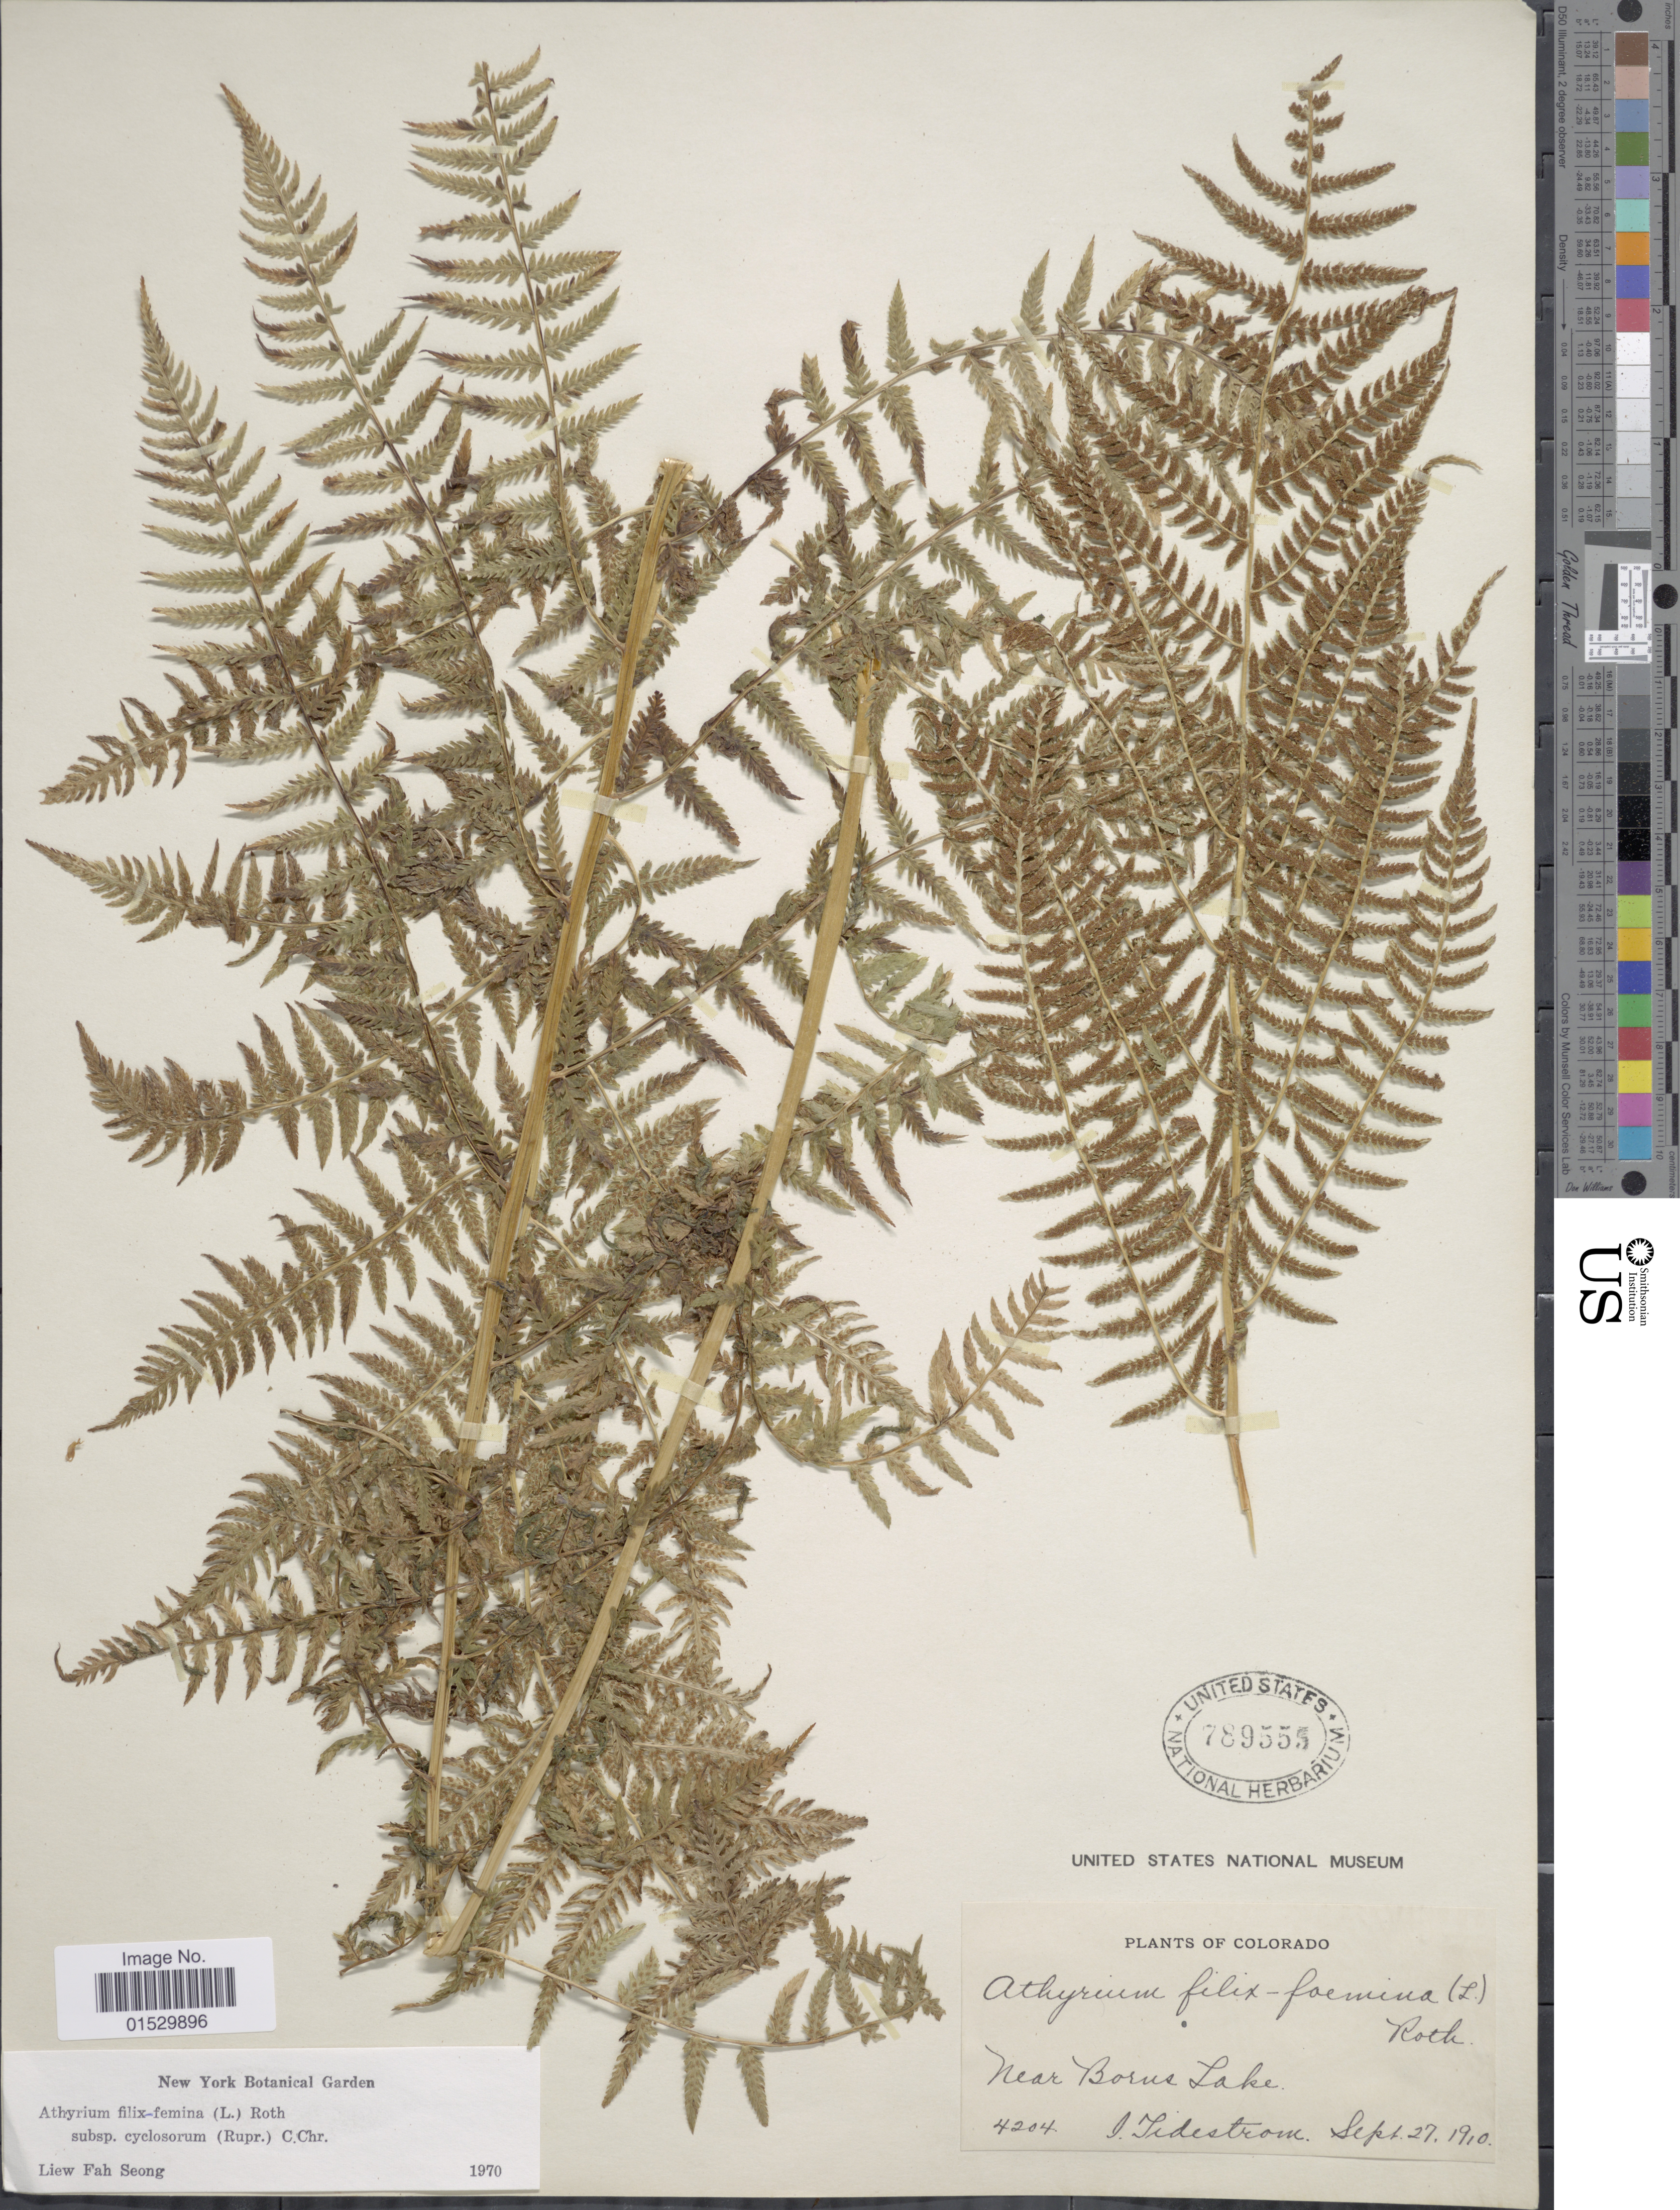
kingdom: Plantae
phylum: Tracheophyta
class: Polypodiopsida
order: Polypodiales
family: Athyriaceae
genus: Athyrium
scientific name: Athyrium filix-femina subsp. cyclosorum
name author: (Rupr.) C. Chr.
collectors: I. Tiderstrom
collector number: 4204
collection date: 1910-09-27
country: United States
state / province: Colorado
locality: Near Borus Lake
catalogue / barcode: US 789555